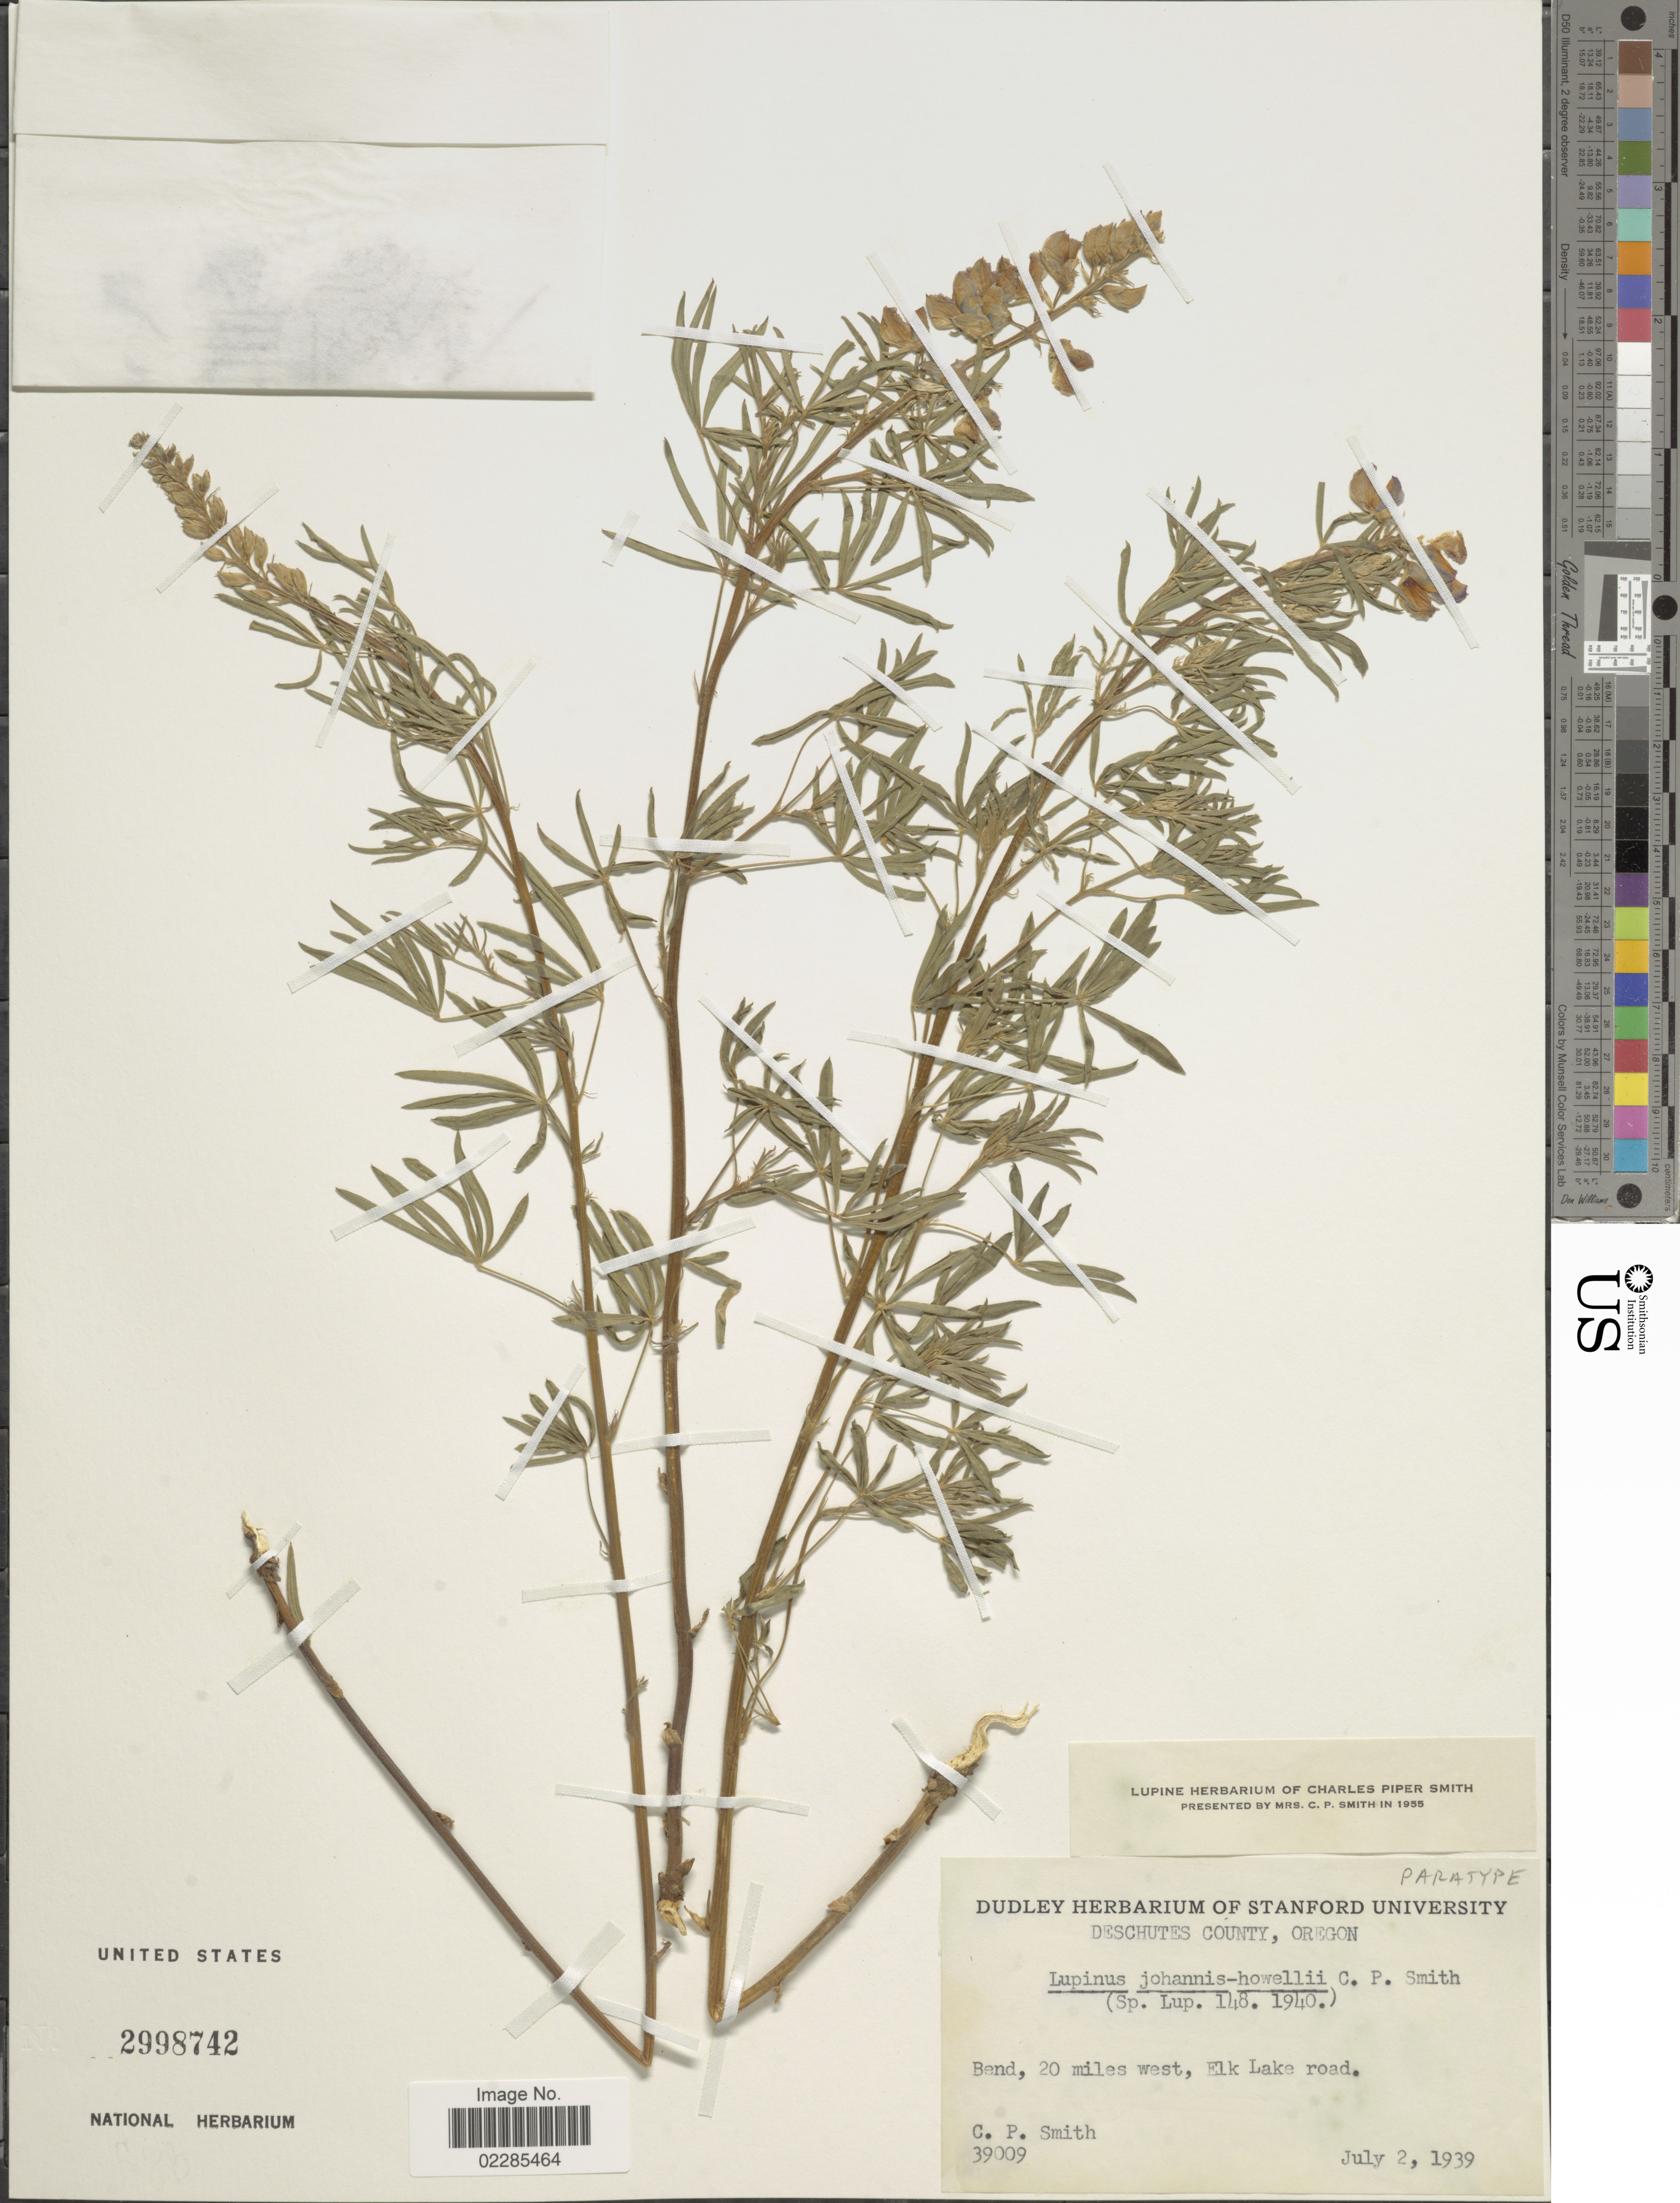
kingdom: Plantae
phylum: Tracheophyta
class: Magnoliopsida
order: Fabales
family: Fabaceae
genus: Lupinus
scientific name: Lupinus johannis-howellii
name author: C.P. Sm.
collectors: C. P. Smith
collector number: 39009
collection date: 1939-07-02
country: United States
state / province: Oregon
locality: Deschutes County, Bend, 20 mi west, Elk Lake road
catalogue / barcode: US 2998742